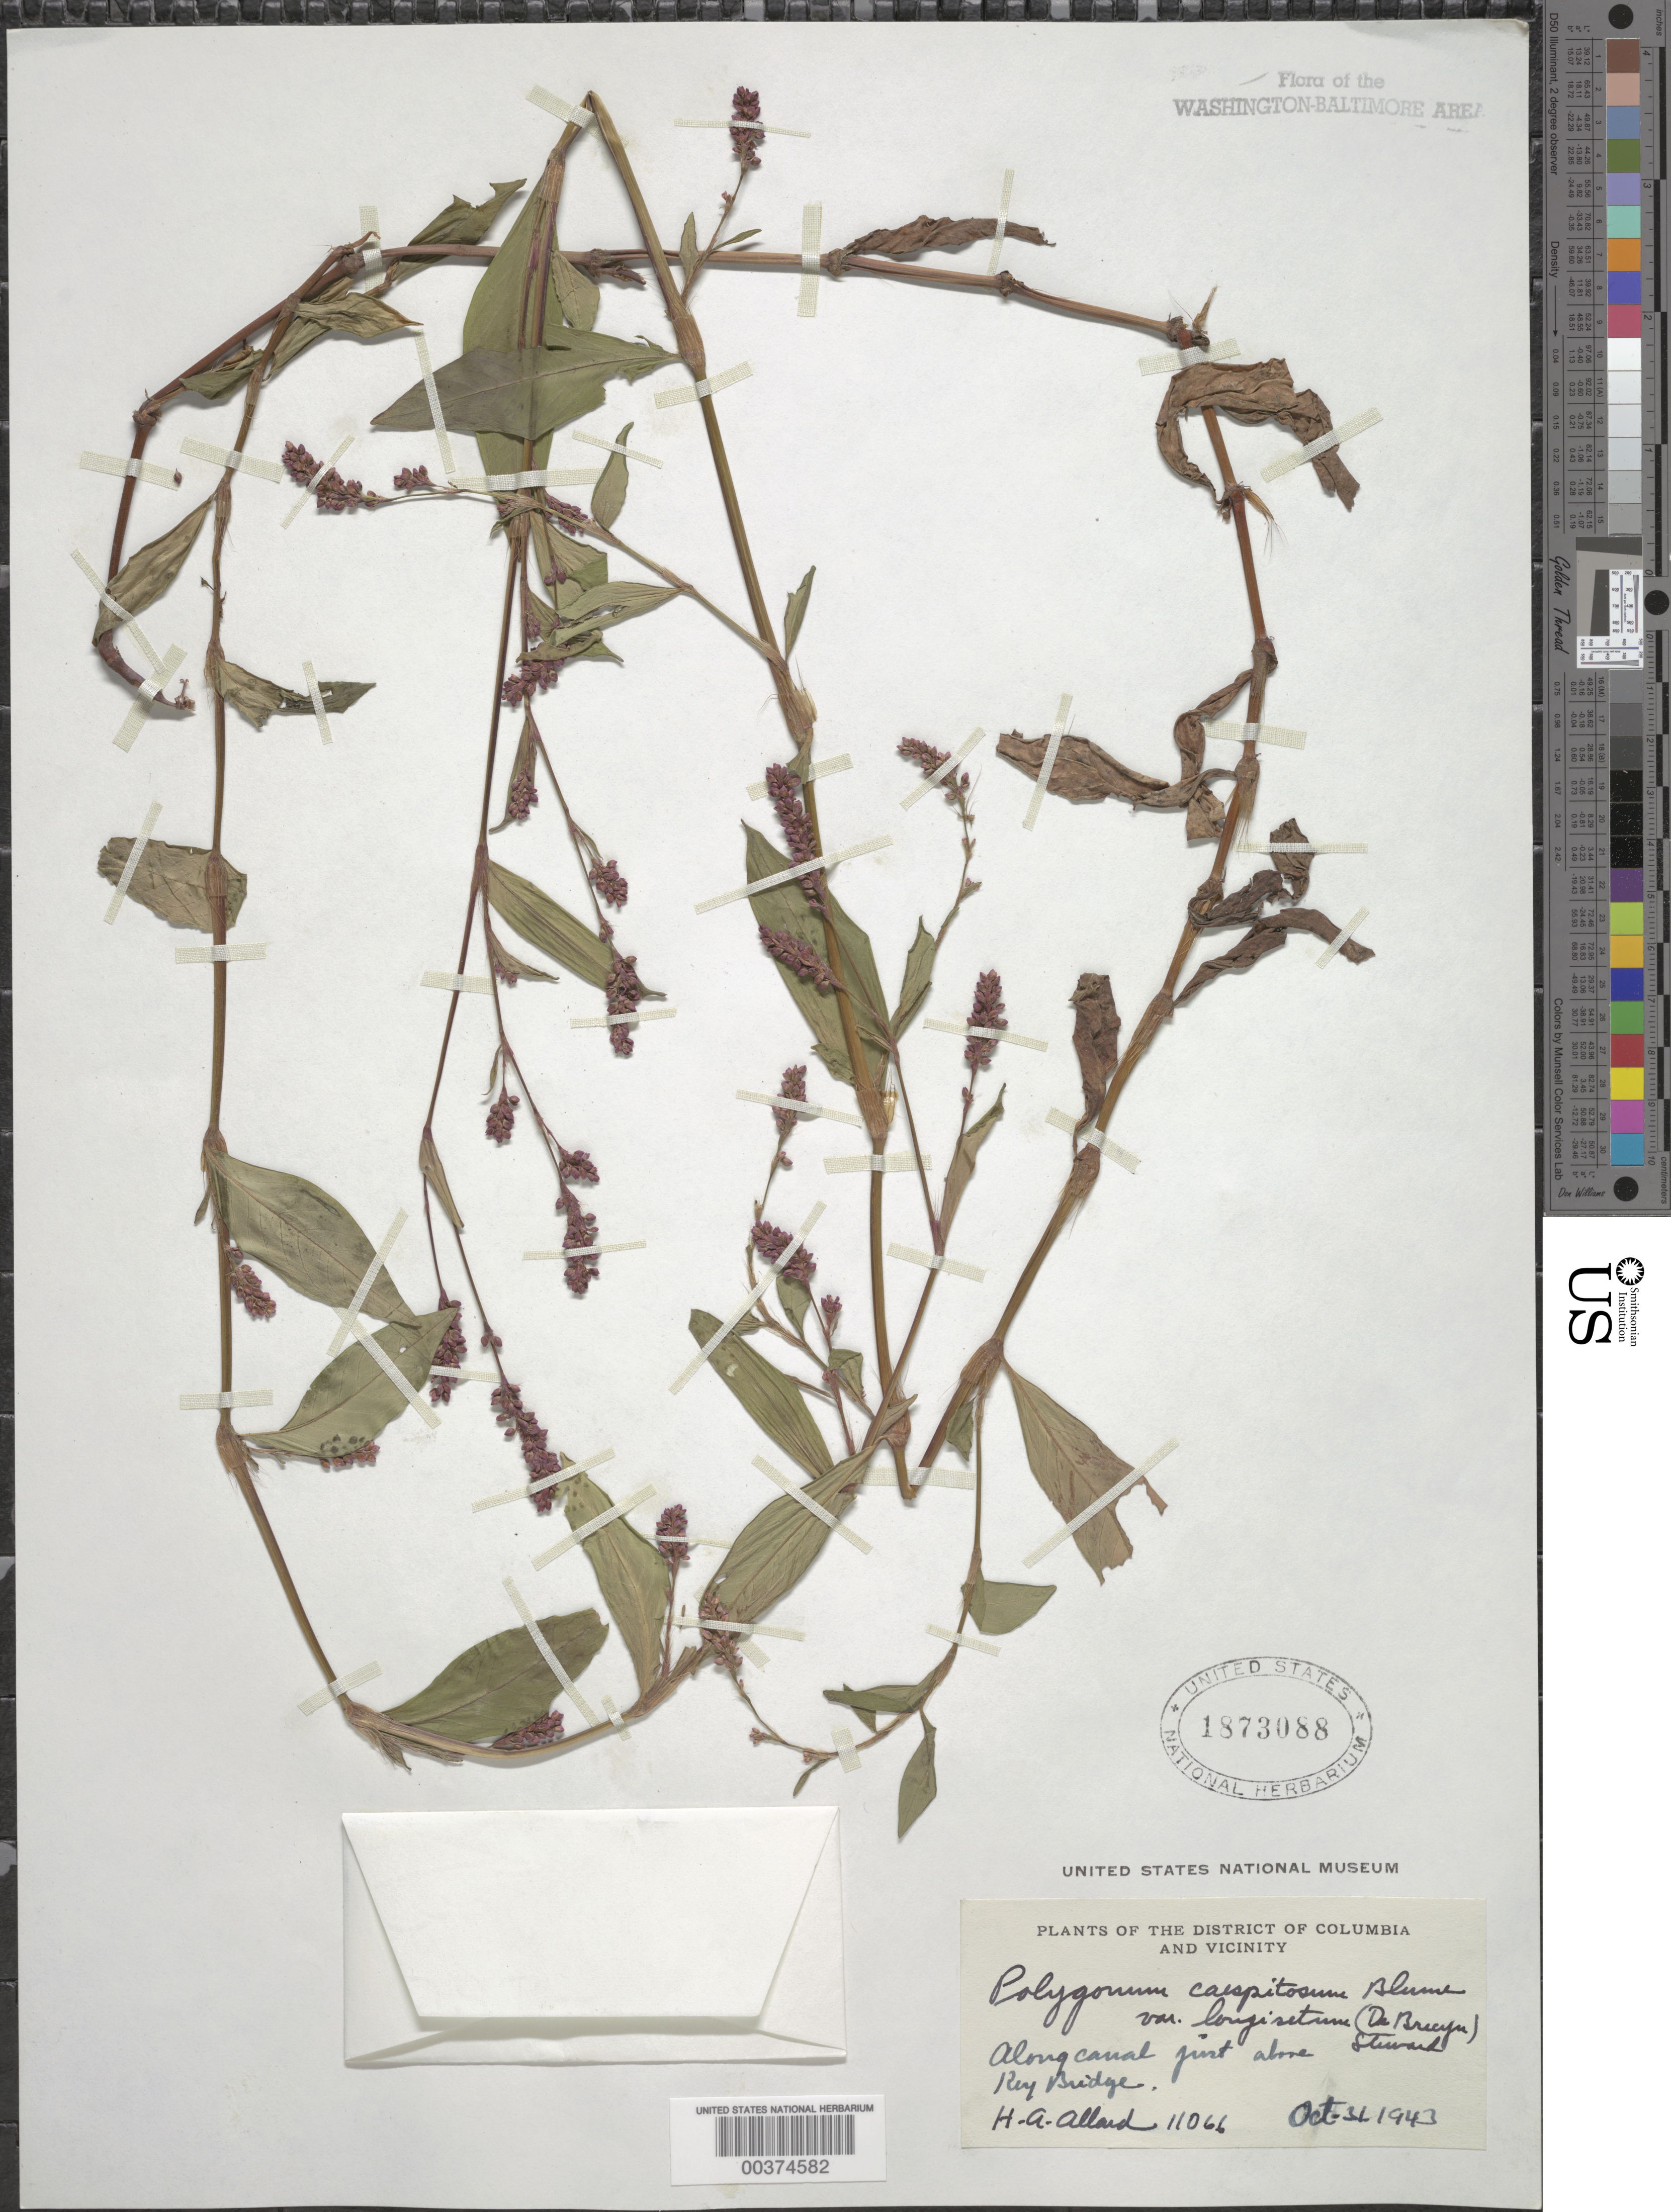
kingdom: Plantae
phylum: Tracheophyta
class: Magnoliopsida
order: Caryophyllales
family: Polygonaceae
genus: Persicaria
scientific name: Persicaria longiseta (Bruijn) Kitag.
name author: (Bruijn &) Kitag.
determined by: Atha, D. E.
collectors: H. A. Allard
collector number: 11066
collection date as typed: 31 Oct 1943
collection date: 1943-10-31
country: United States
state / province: District of Columbia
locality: C. and O. Canal above Key Bridge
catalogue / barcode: US 1873088